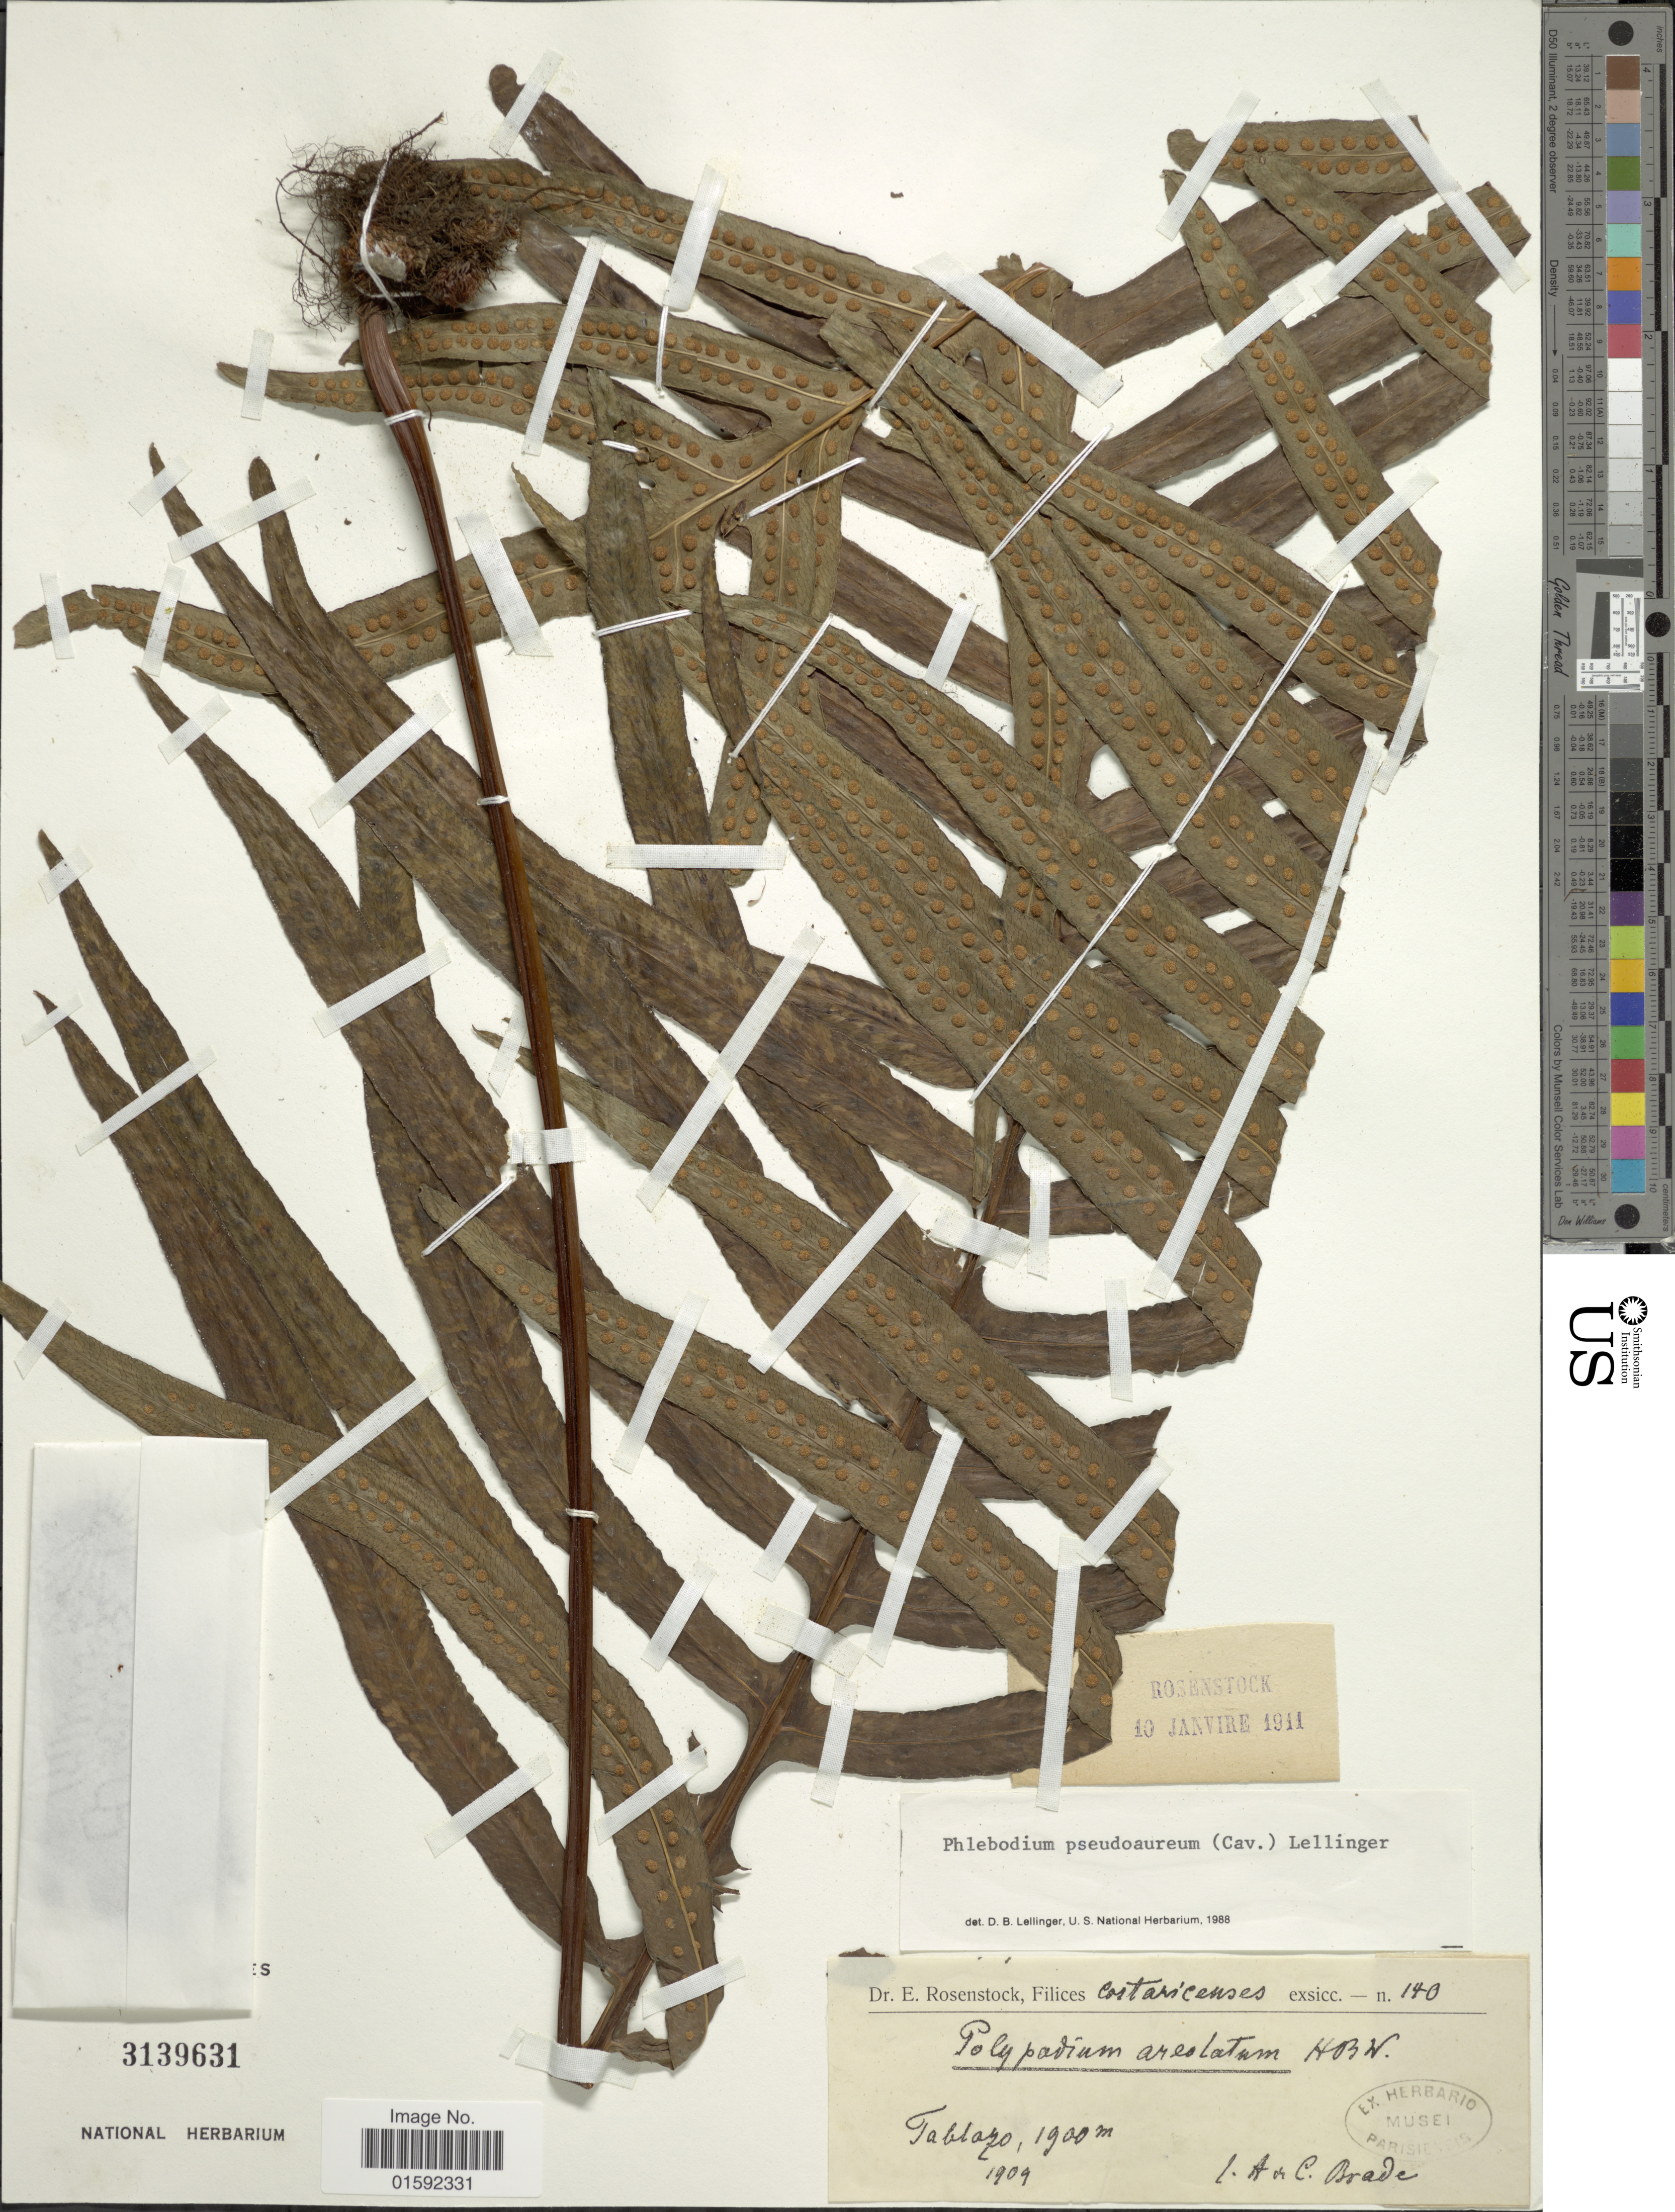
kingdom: Plantae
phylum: Tracheophyta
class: Polypodiopsida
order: Polypodiales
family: Polypodiaceae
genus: Phlebodium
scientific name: Phlebodium pseudoaureum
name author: (Cav.) Lellinger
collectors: A. Brade & C. Brade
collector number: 140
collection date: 1909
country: Costa Rica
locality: Costaricenses, Tablazo.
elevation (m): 1900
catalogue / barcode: US 3139631